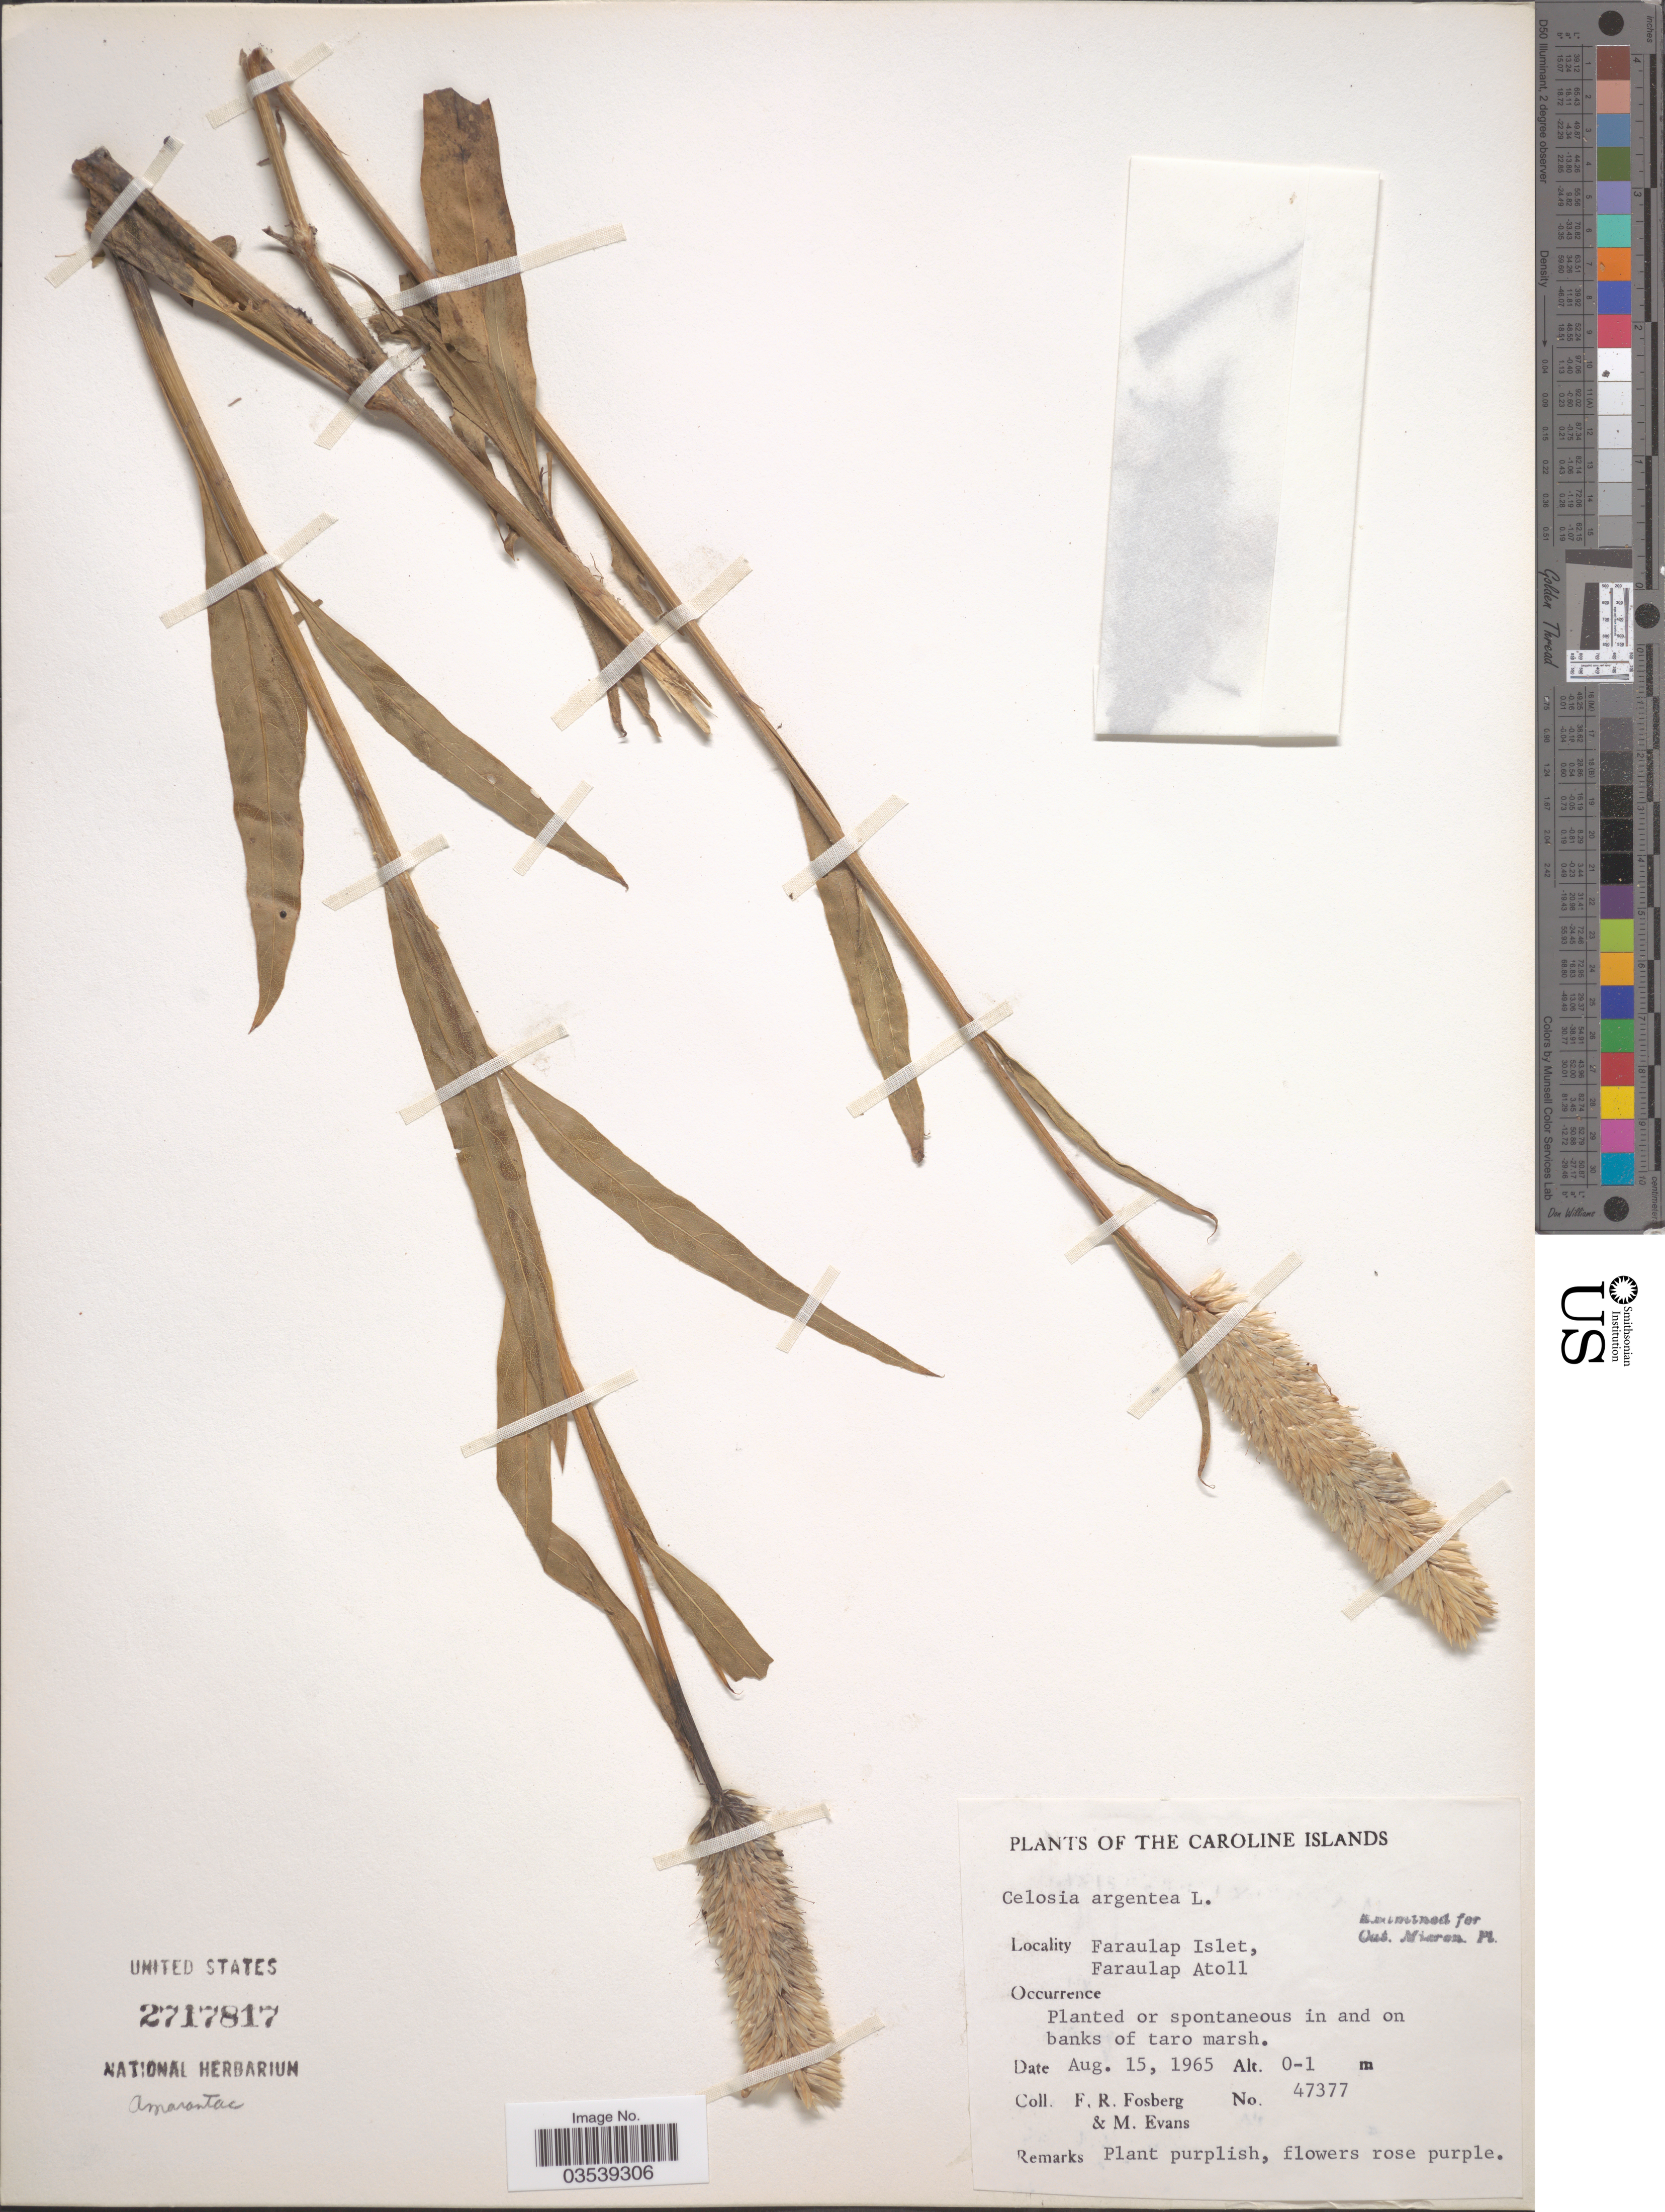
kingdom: Plantae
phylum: Tracheophyta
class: Magnoliopsida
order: Caryophyllales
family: Amaranthaceae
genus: Celosia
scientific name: Celosia argentea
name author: L.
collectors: F. R. Fosberg & M. Evans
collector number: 47377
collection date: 1965-08-15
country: Micronesia, Federated States of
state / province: Yap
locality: The Caroline Islands. Faraulap Islet, Faraulap Atoll.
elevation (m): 0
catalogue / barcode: US 2717817